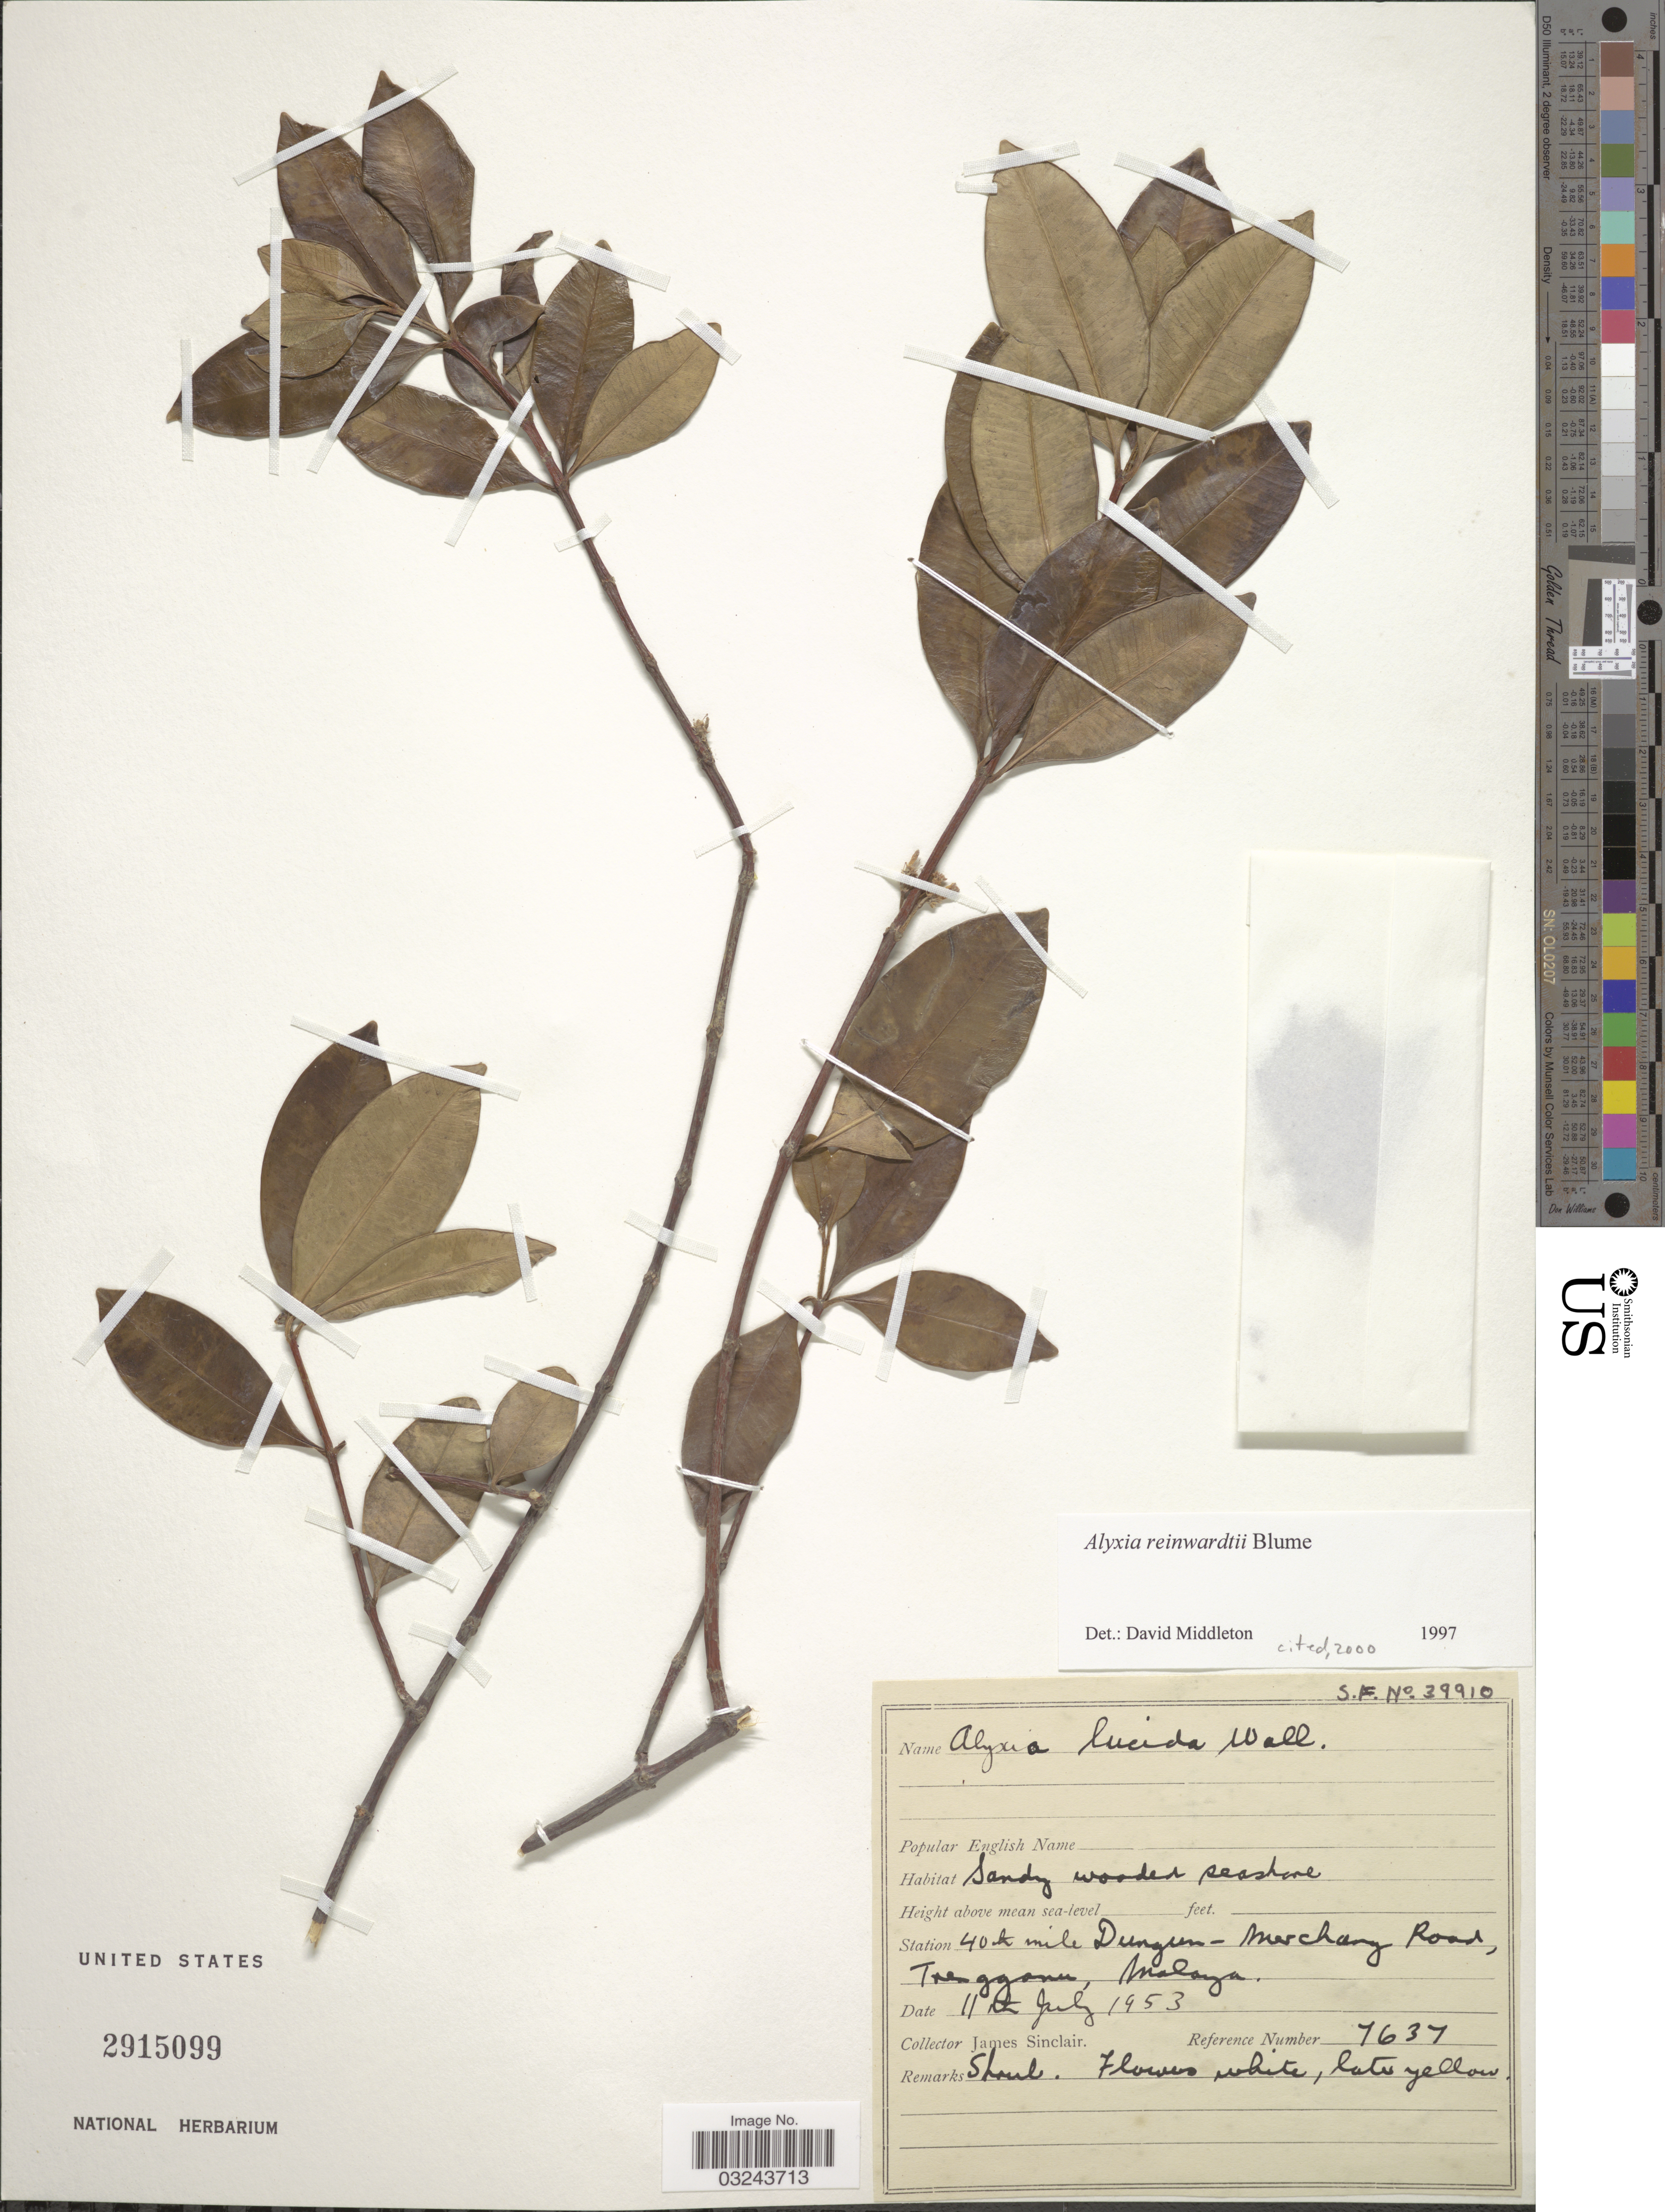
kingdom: Plantae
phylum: Tracheophyta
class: Magnoliopsida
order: Gentianales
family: Apocynaceae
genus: Alyxia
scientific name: Alyxia reinwardtii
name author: Blume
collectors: J. Sinclair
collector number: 7637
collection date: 1953-07-11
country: Malaysia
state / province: Terengganu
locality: Station 40th mile Dungun - Merchong Road, Trengganu, Malaya.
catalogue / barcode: US 2915099